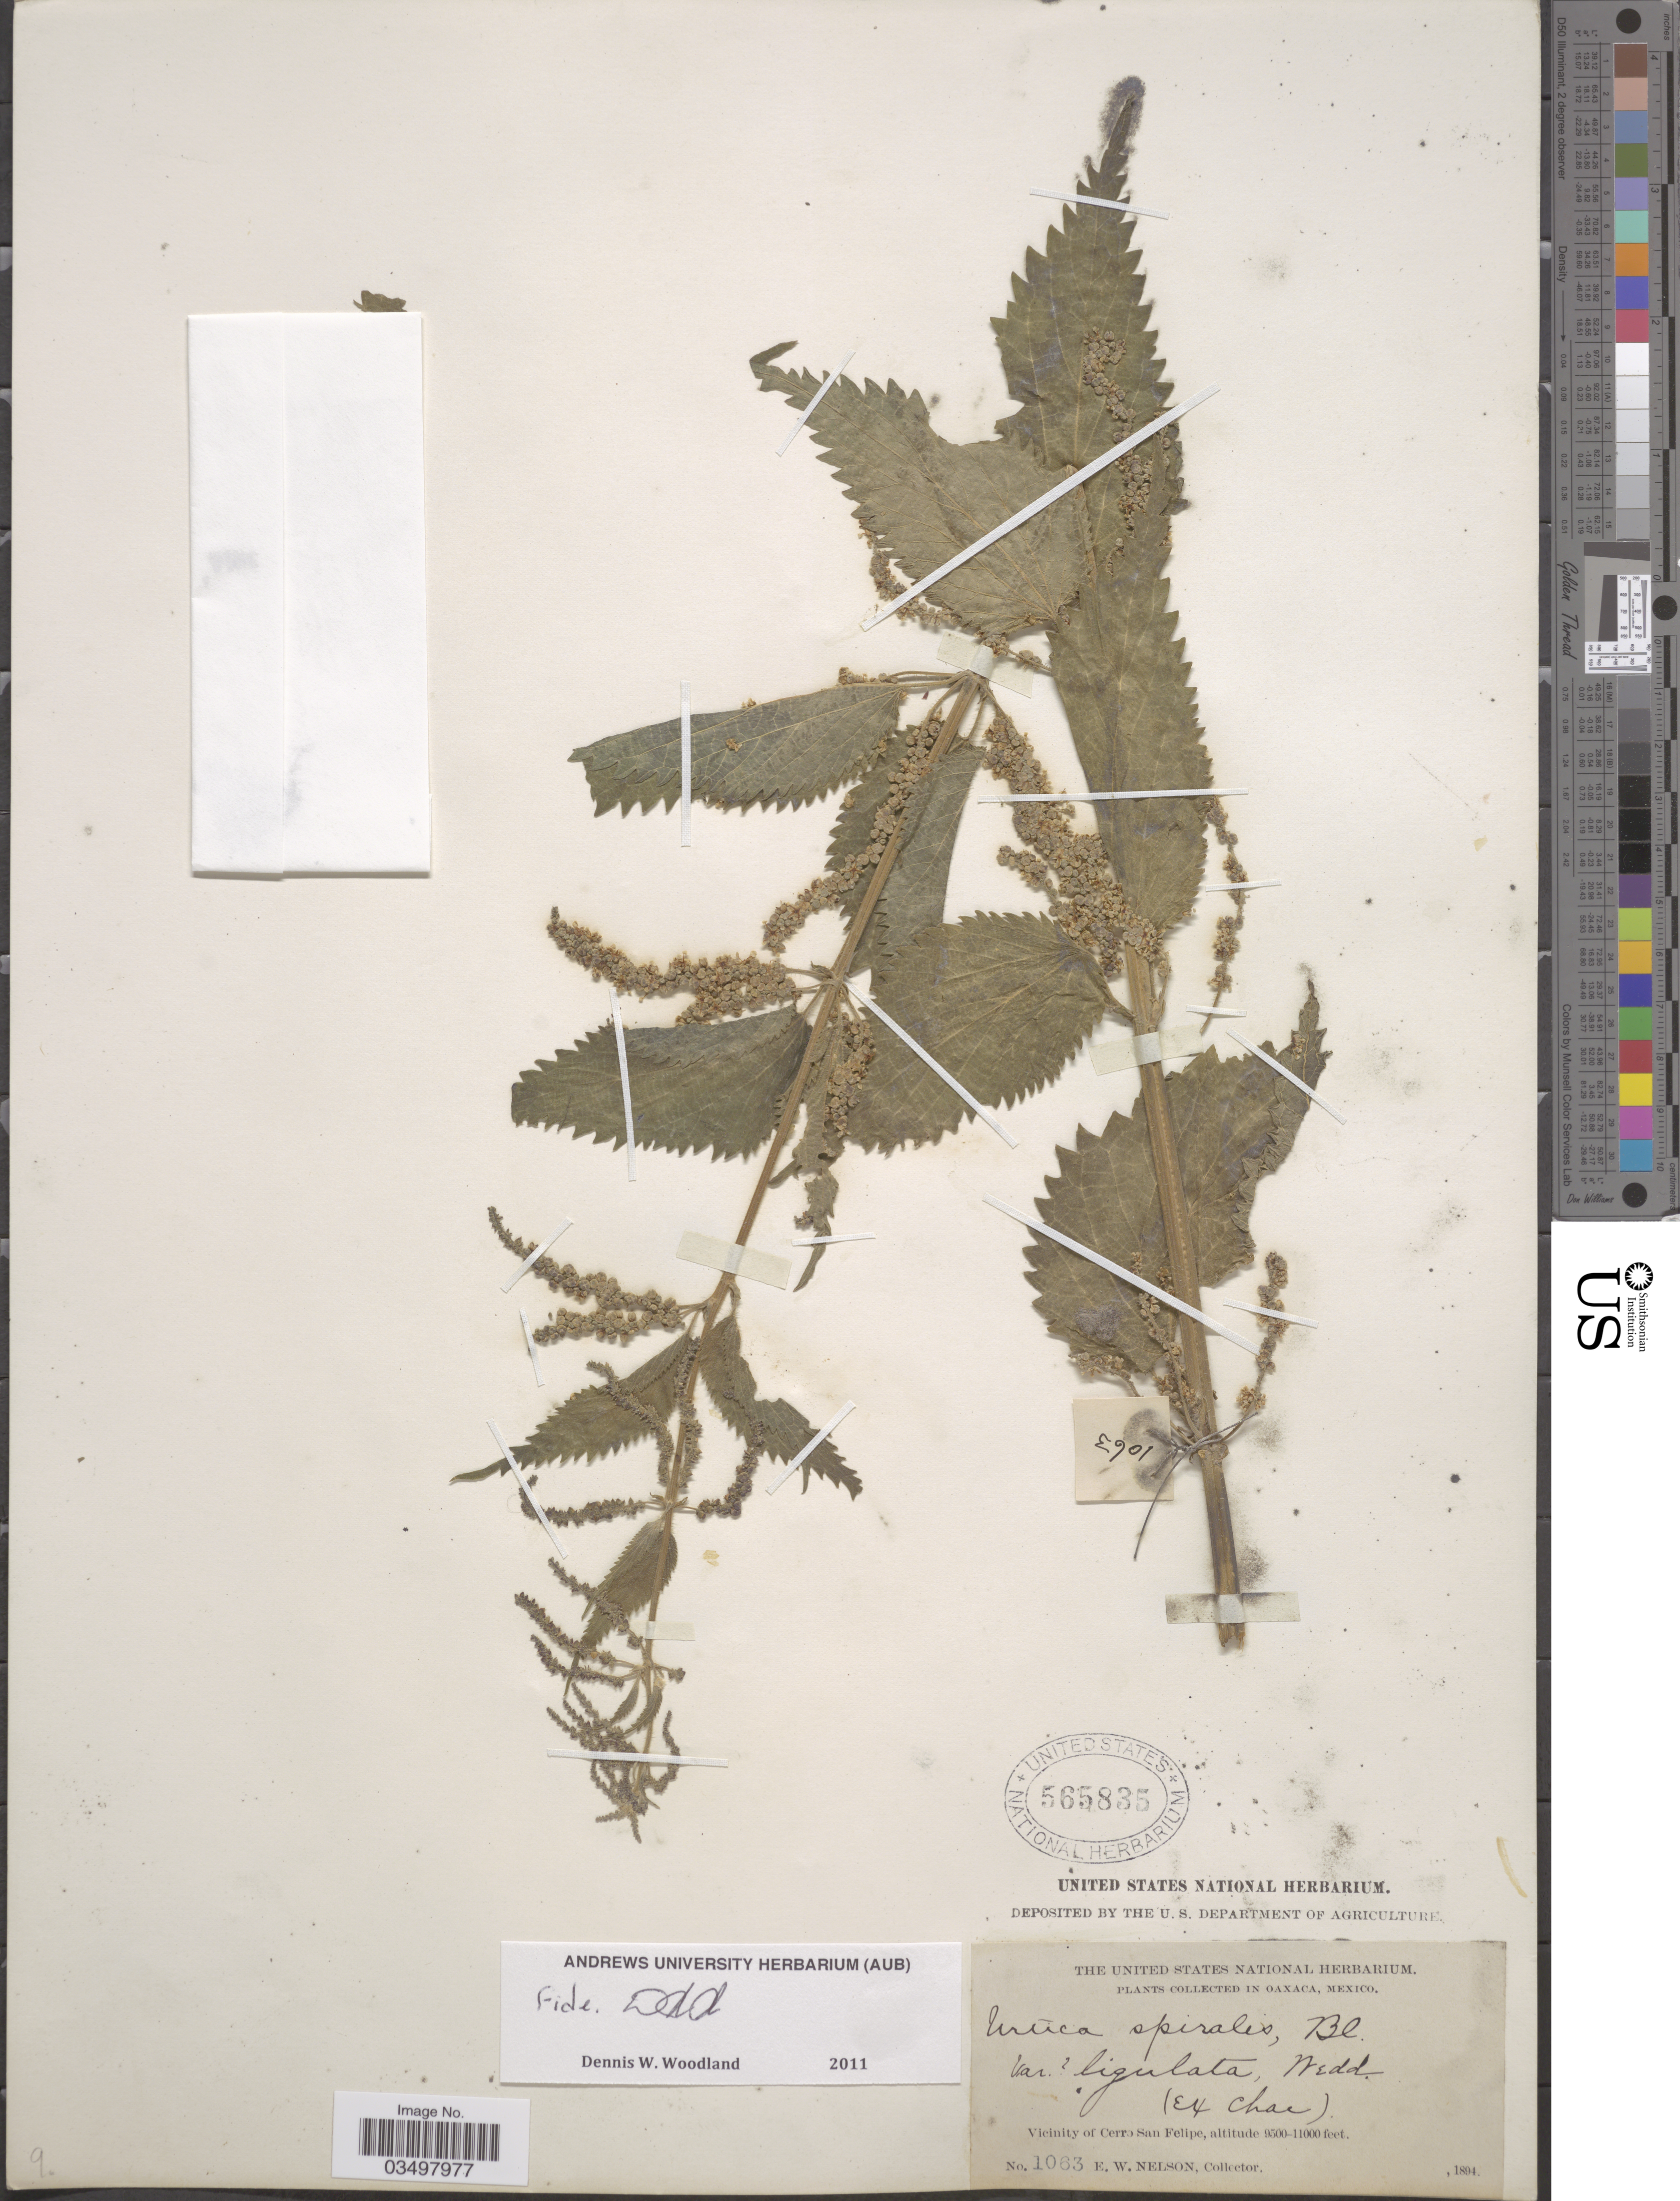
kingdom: Plantae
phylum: Tracheophyta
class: Magnoliopsida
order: Rosales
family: Urticaceae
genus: Urtica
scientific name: Urtica spirealis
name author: Blume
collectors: E. W. Nelson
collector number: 1063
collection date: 1894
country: Mexico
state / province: Oaxaca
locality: Vicinity of Cerro San Felipe.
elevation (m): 2896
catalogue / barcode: US 565835